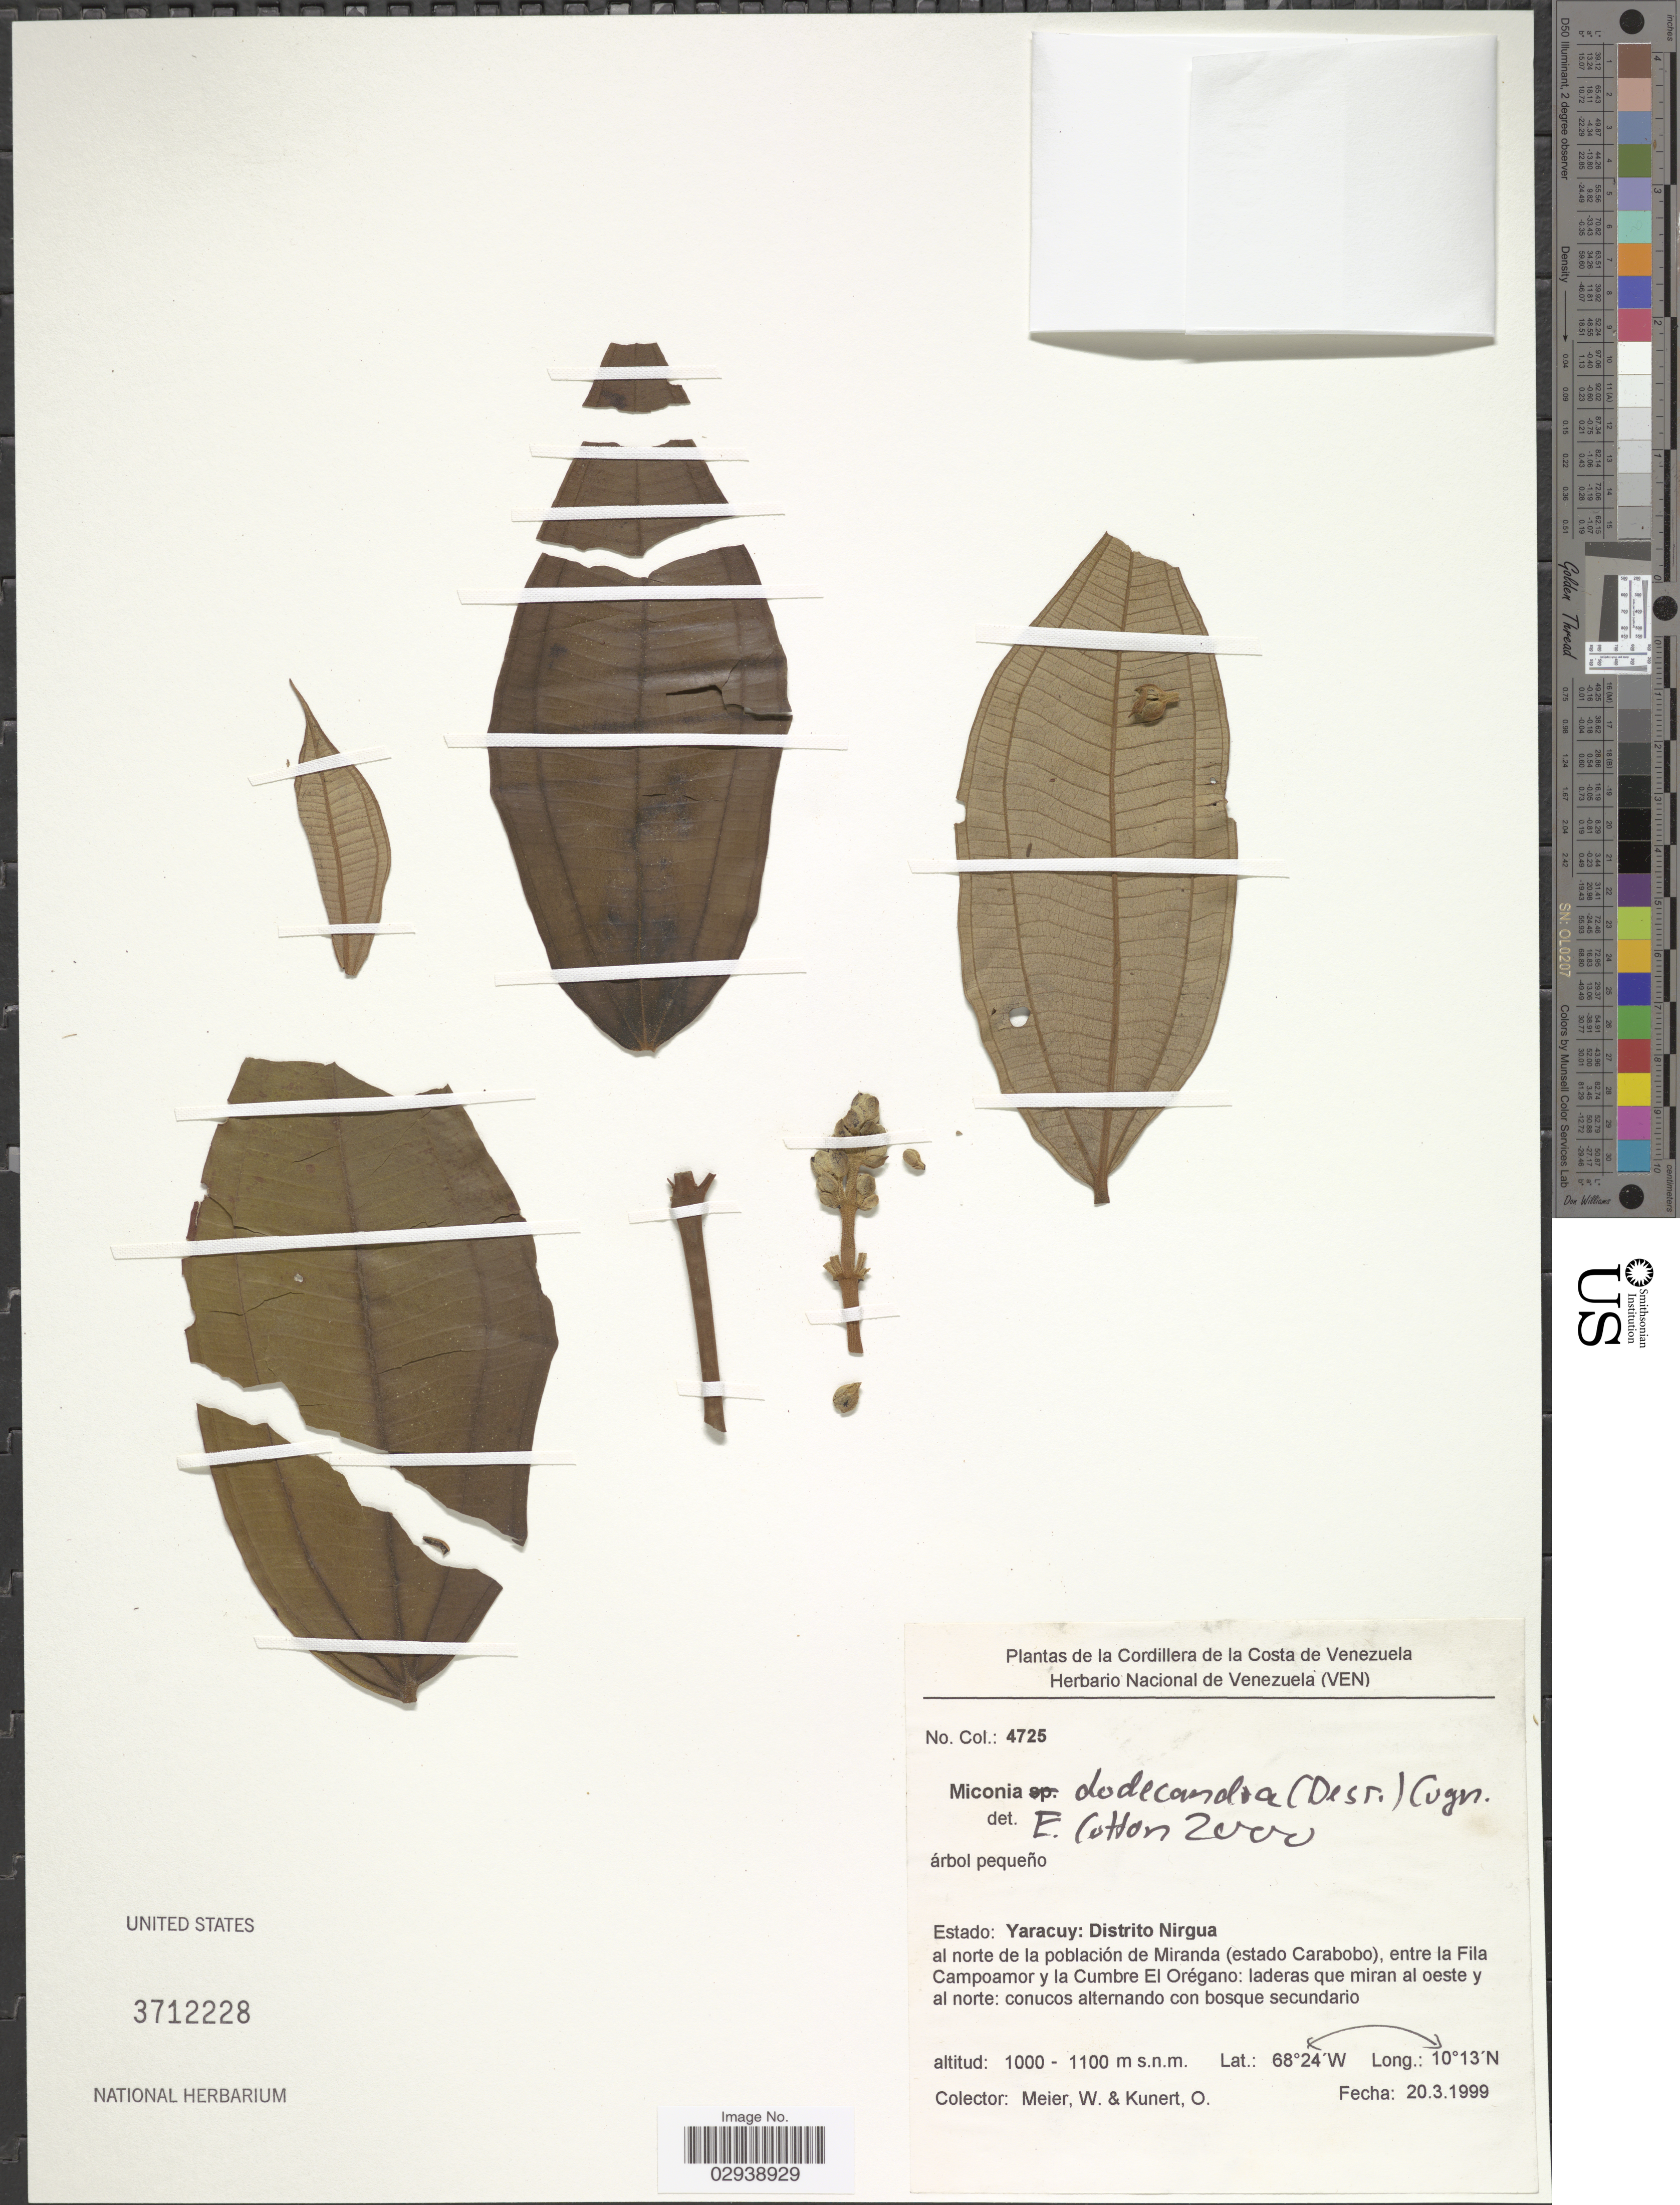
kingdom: Plantae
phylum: Tracheophyta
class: Magnoliopsida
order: Myrtales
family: Melastomataceae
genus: Miconia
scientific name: Miconia dodecandra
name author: Cogn.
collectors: W. Meier & O. Kunert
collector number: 4725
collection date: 1999-03-20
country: Venezuela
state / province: Yaracuy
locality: Distrito Nirgua, al norte de la población de Miranda (estado Carabobo), entre la Fila Campoamor y la Cumbre El Orégano: laderas que miran al oeste y al norte.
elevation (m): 1000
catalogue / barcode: US 3712228